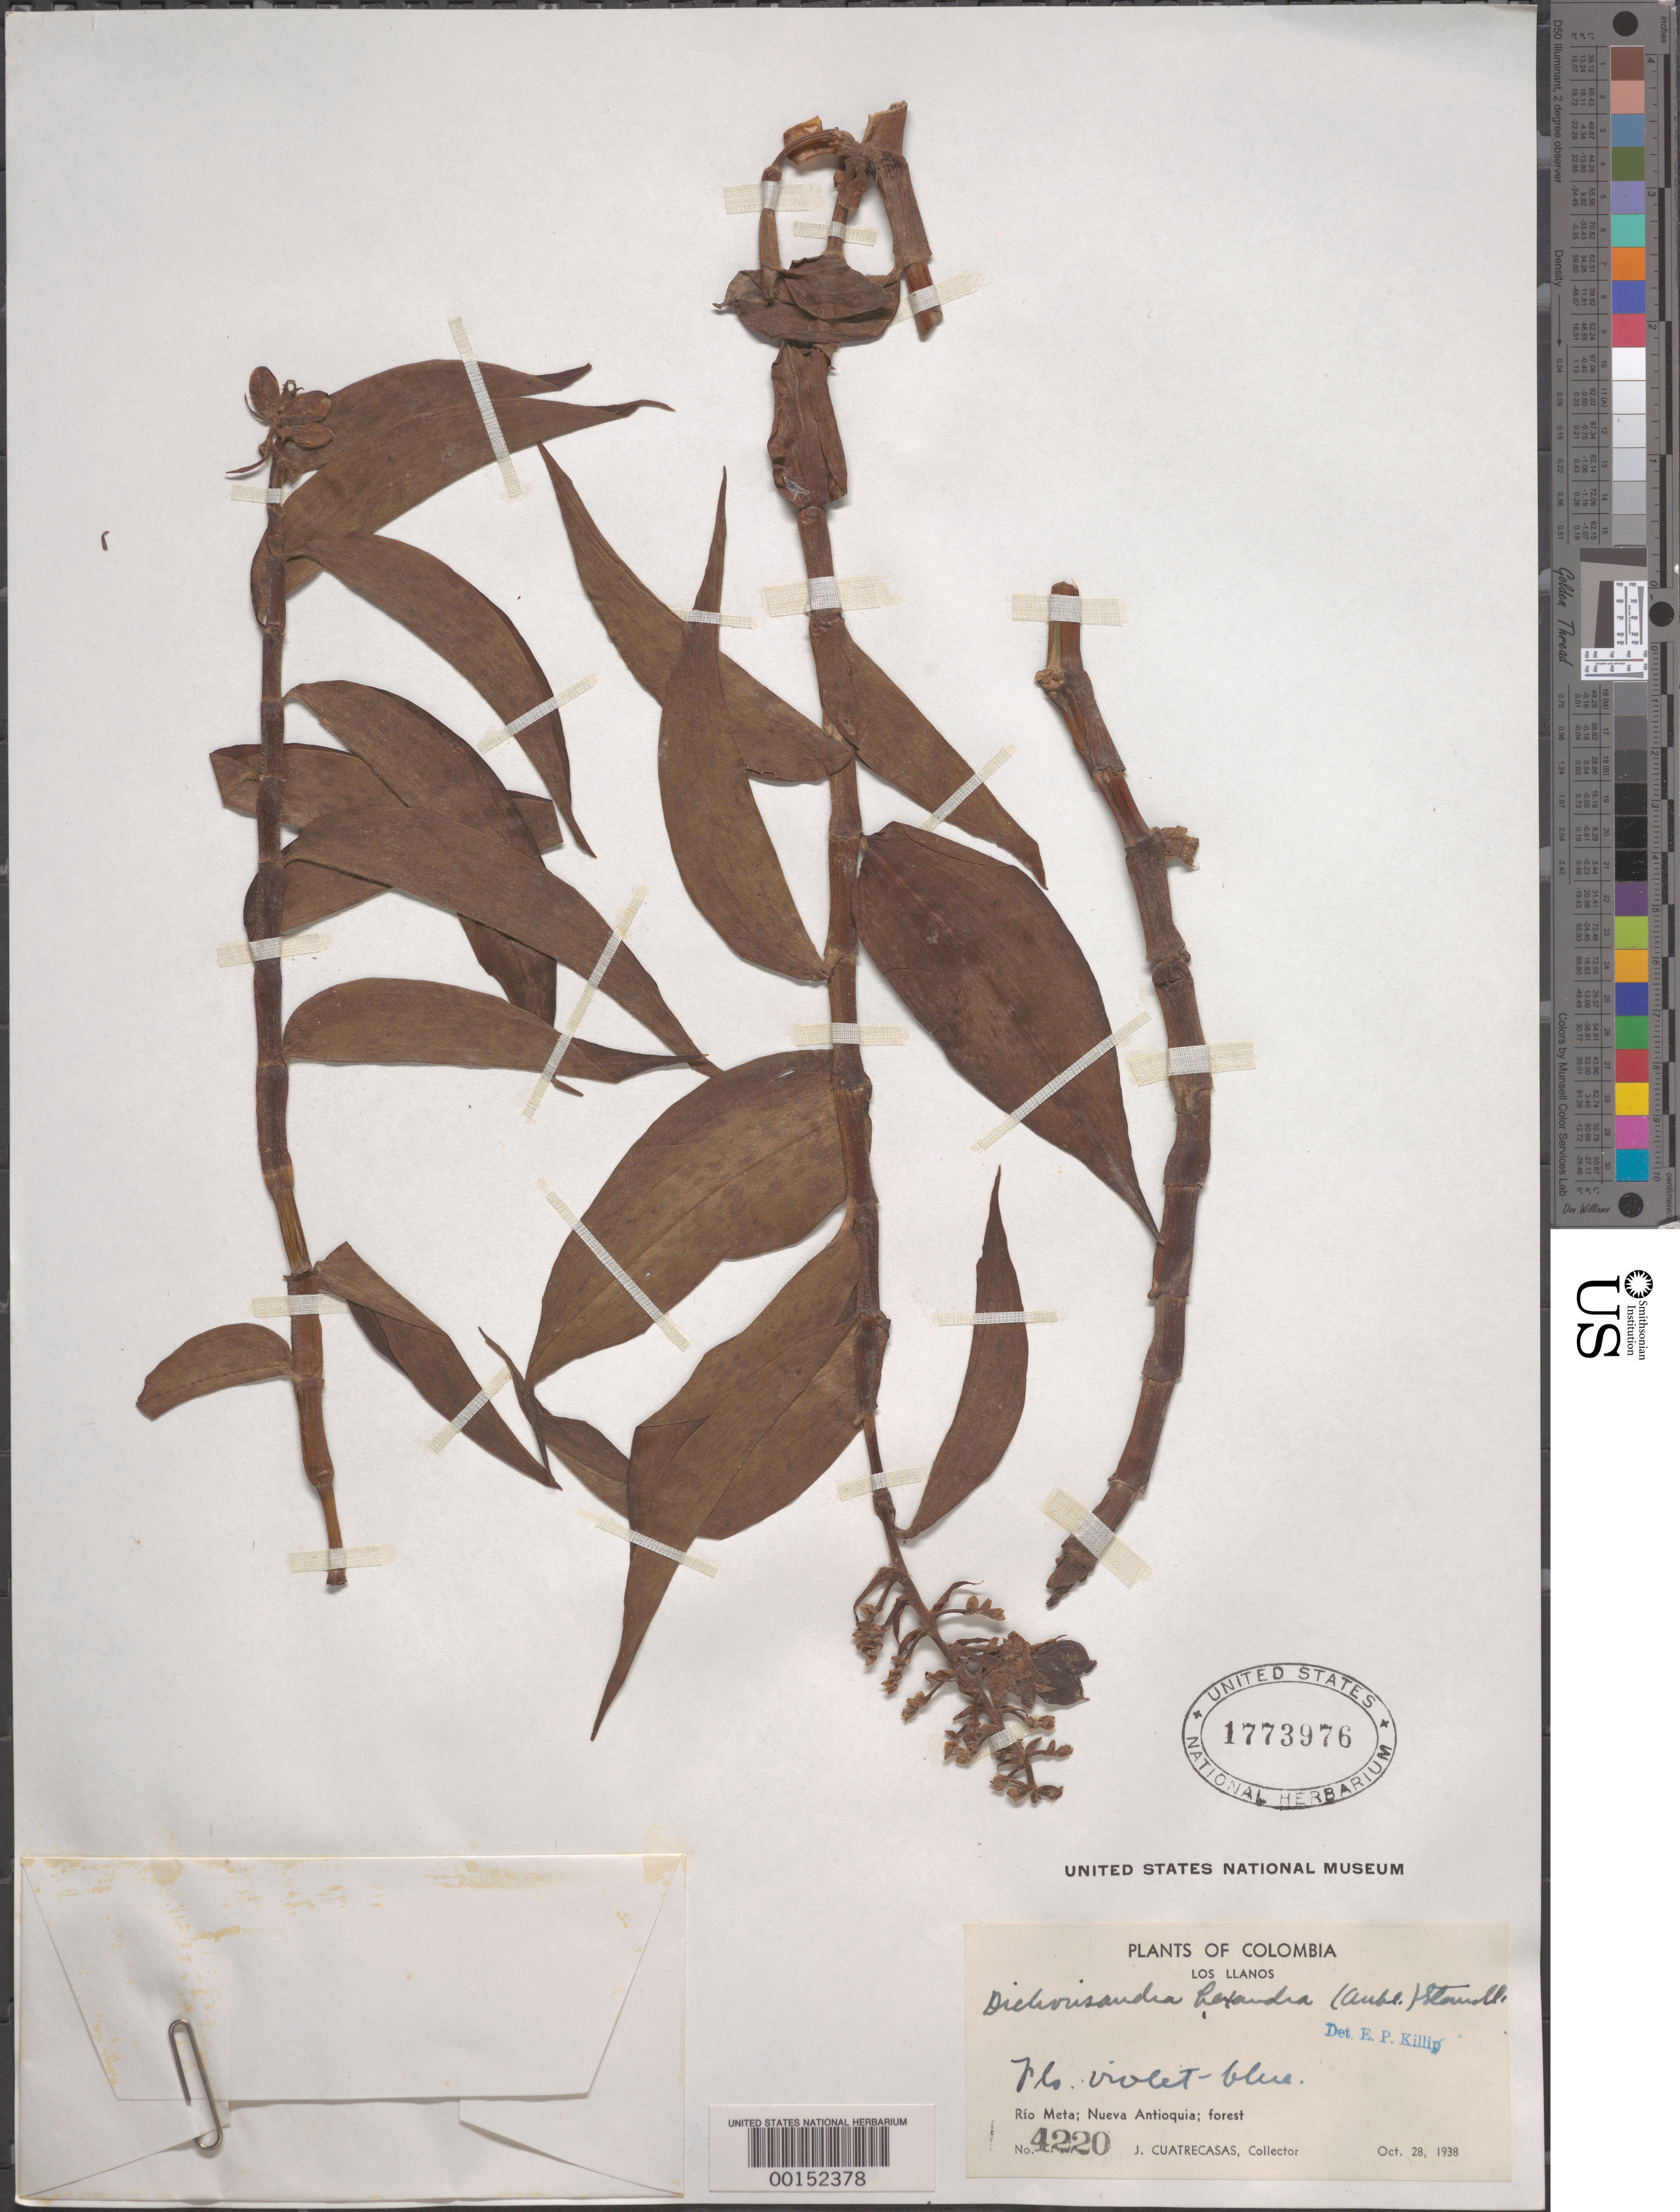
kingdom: Plantae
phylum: Tracheophyta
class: Liliopsida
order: Commelinales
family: Commelinaceae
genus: Dichorisandra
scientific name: Dichorisandra hexandra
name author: (Aubl.) Standl.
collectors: J. Cuatrecasas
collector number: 4220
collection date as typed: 28 Oct 1938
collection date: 1938-10-28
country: Colombia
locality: Los Llanos: Río Meta; Nueva Antioquia.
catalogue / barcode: US 1773976